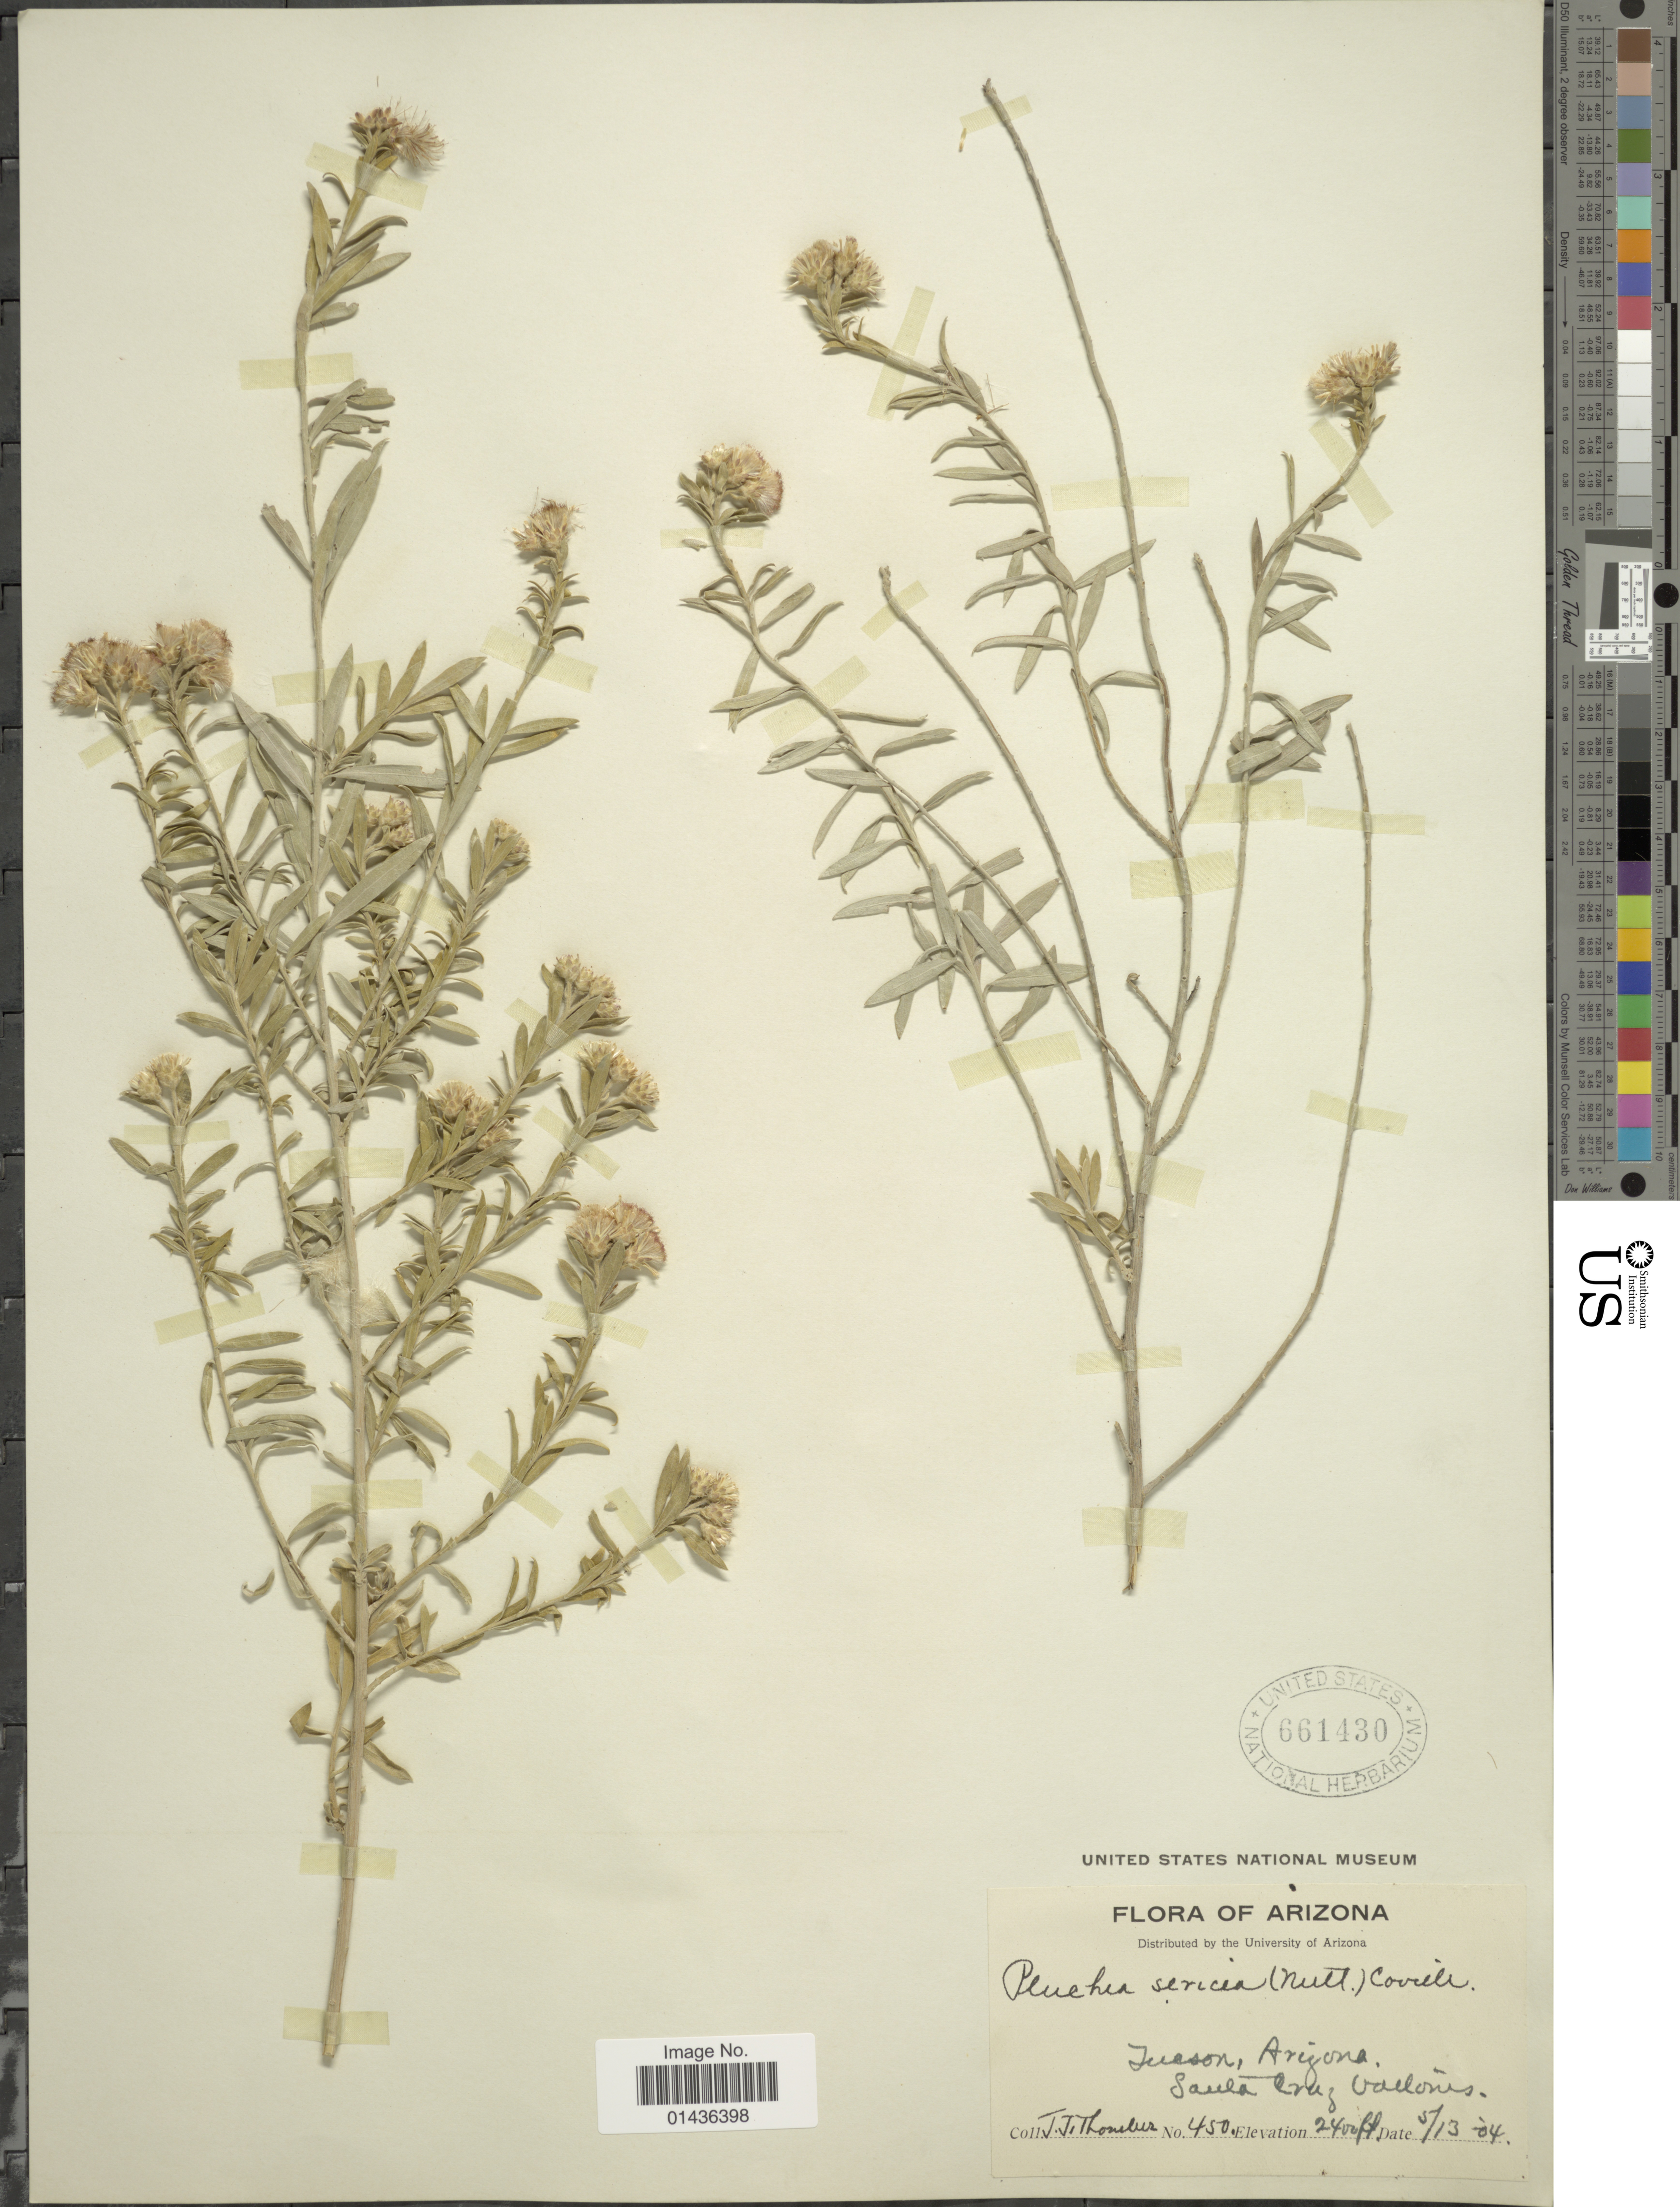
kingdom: Plantae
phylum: Tracheophyta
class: Magnoliopsida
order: Asterales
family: Asteraceae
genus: Pluchea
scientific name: Pluchea sericea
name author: (Nutt.) Coville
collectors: J. Thornber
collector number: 450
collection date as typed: Transcribed d/m/y: 13/5/4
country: United States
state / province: Arizona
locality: Tucson, Santa Cruz Vallonis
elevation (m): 732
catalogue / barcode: US 661430